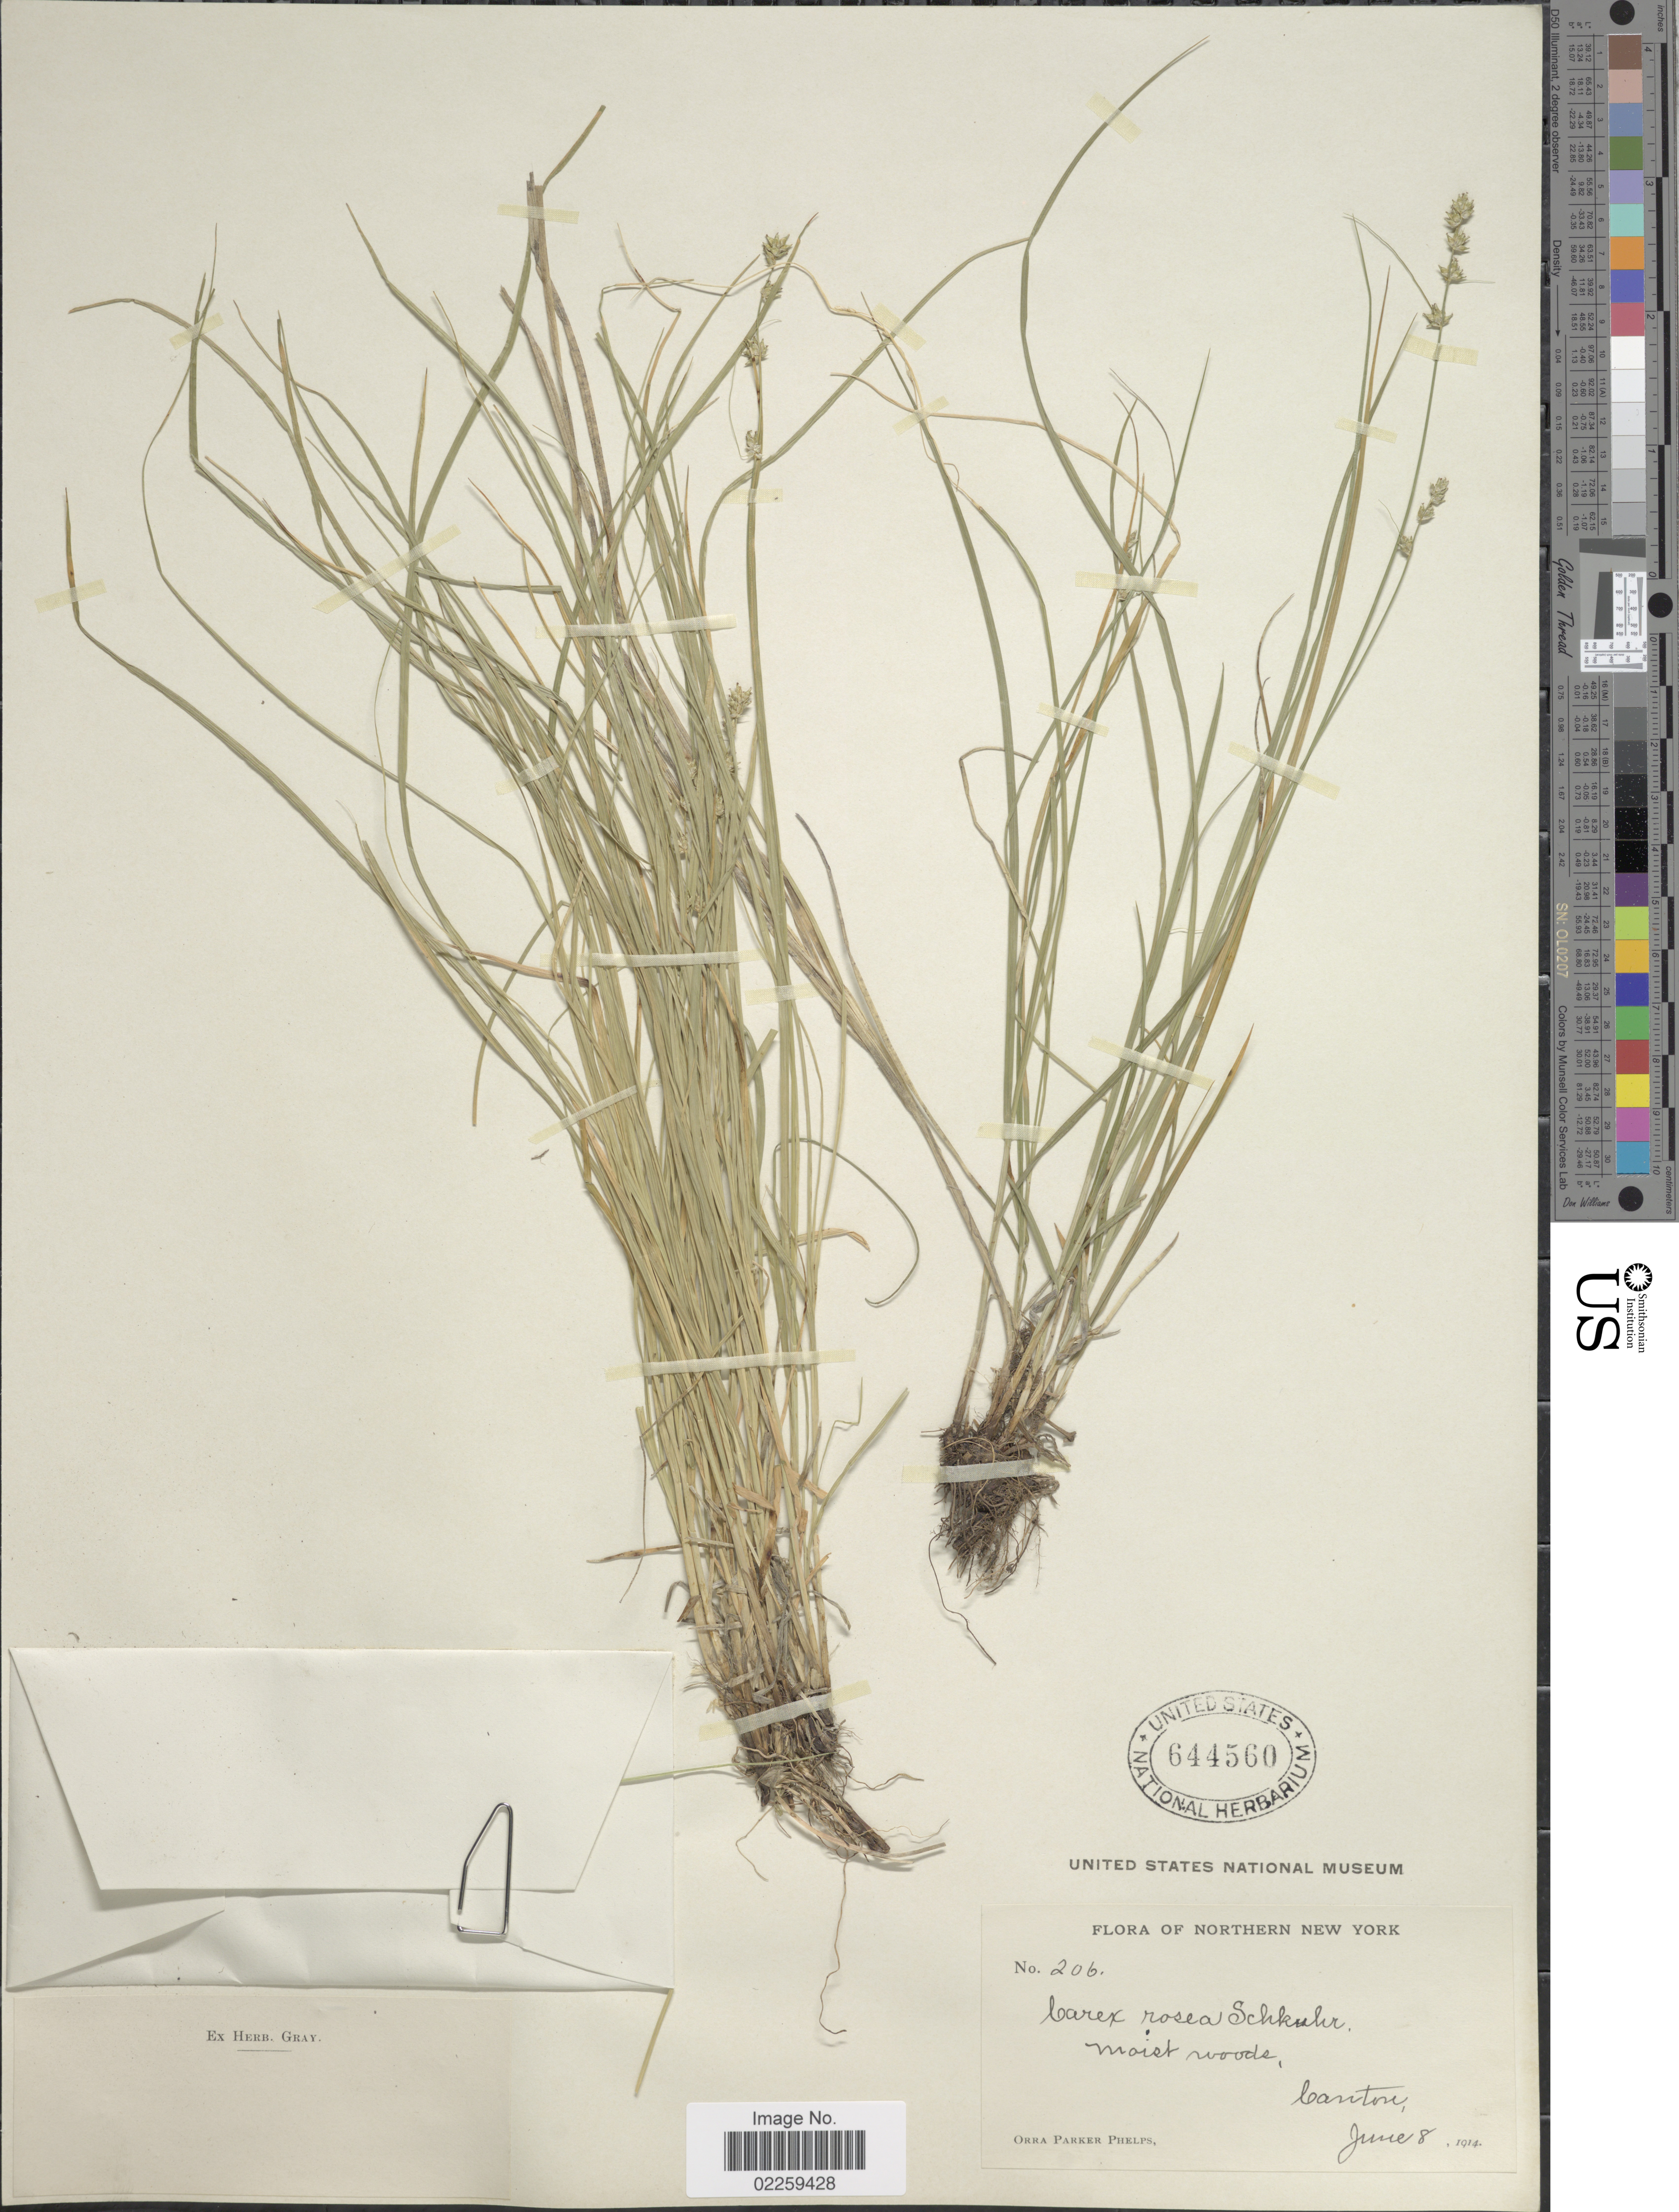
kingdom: Plantae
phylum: Tracheophyta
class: Liliopsida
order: Poales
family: Cyperaceae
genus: Carex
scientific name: Carex rosea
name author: Willd.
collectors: O. P. Phelps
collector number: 206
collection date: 1914-06-08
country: United States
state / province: New York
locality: Northern New York, Moist woods, Canton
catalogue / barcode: US 644560